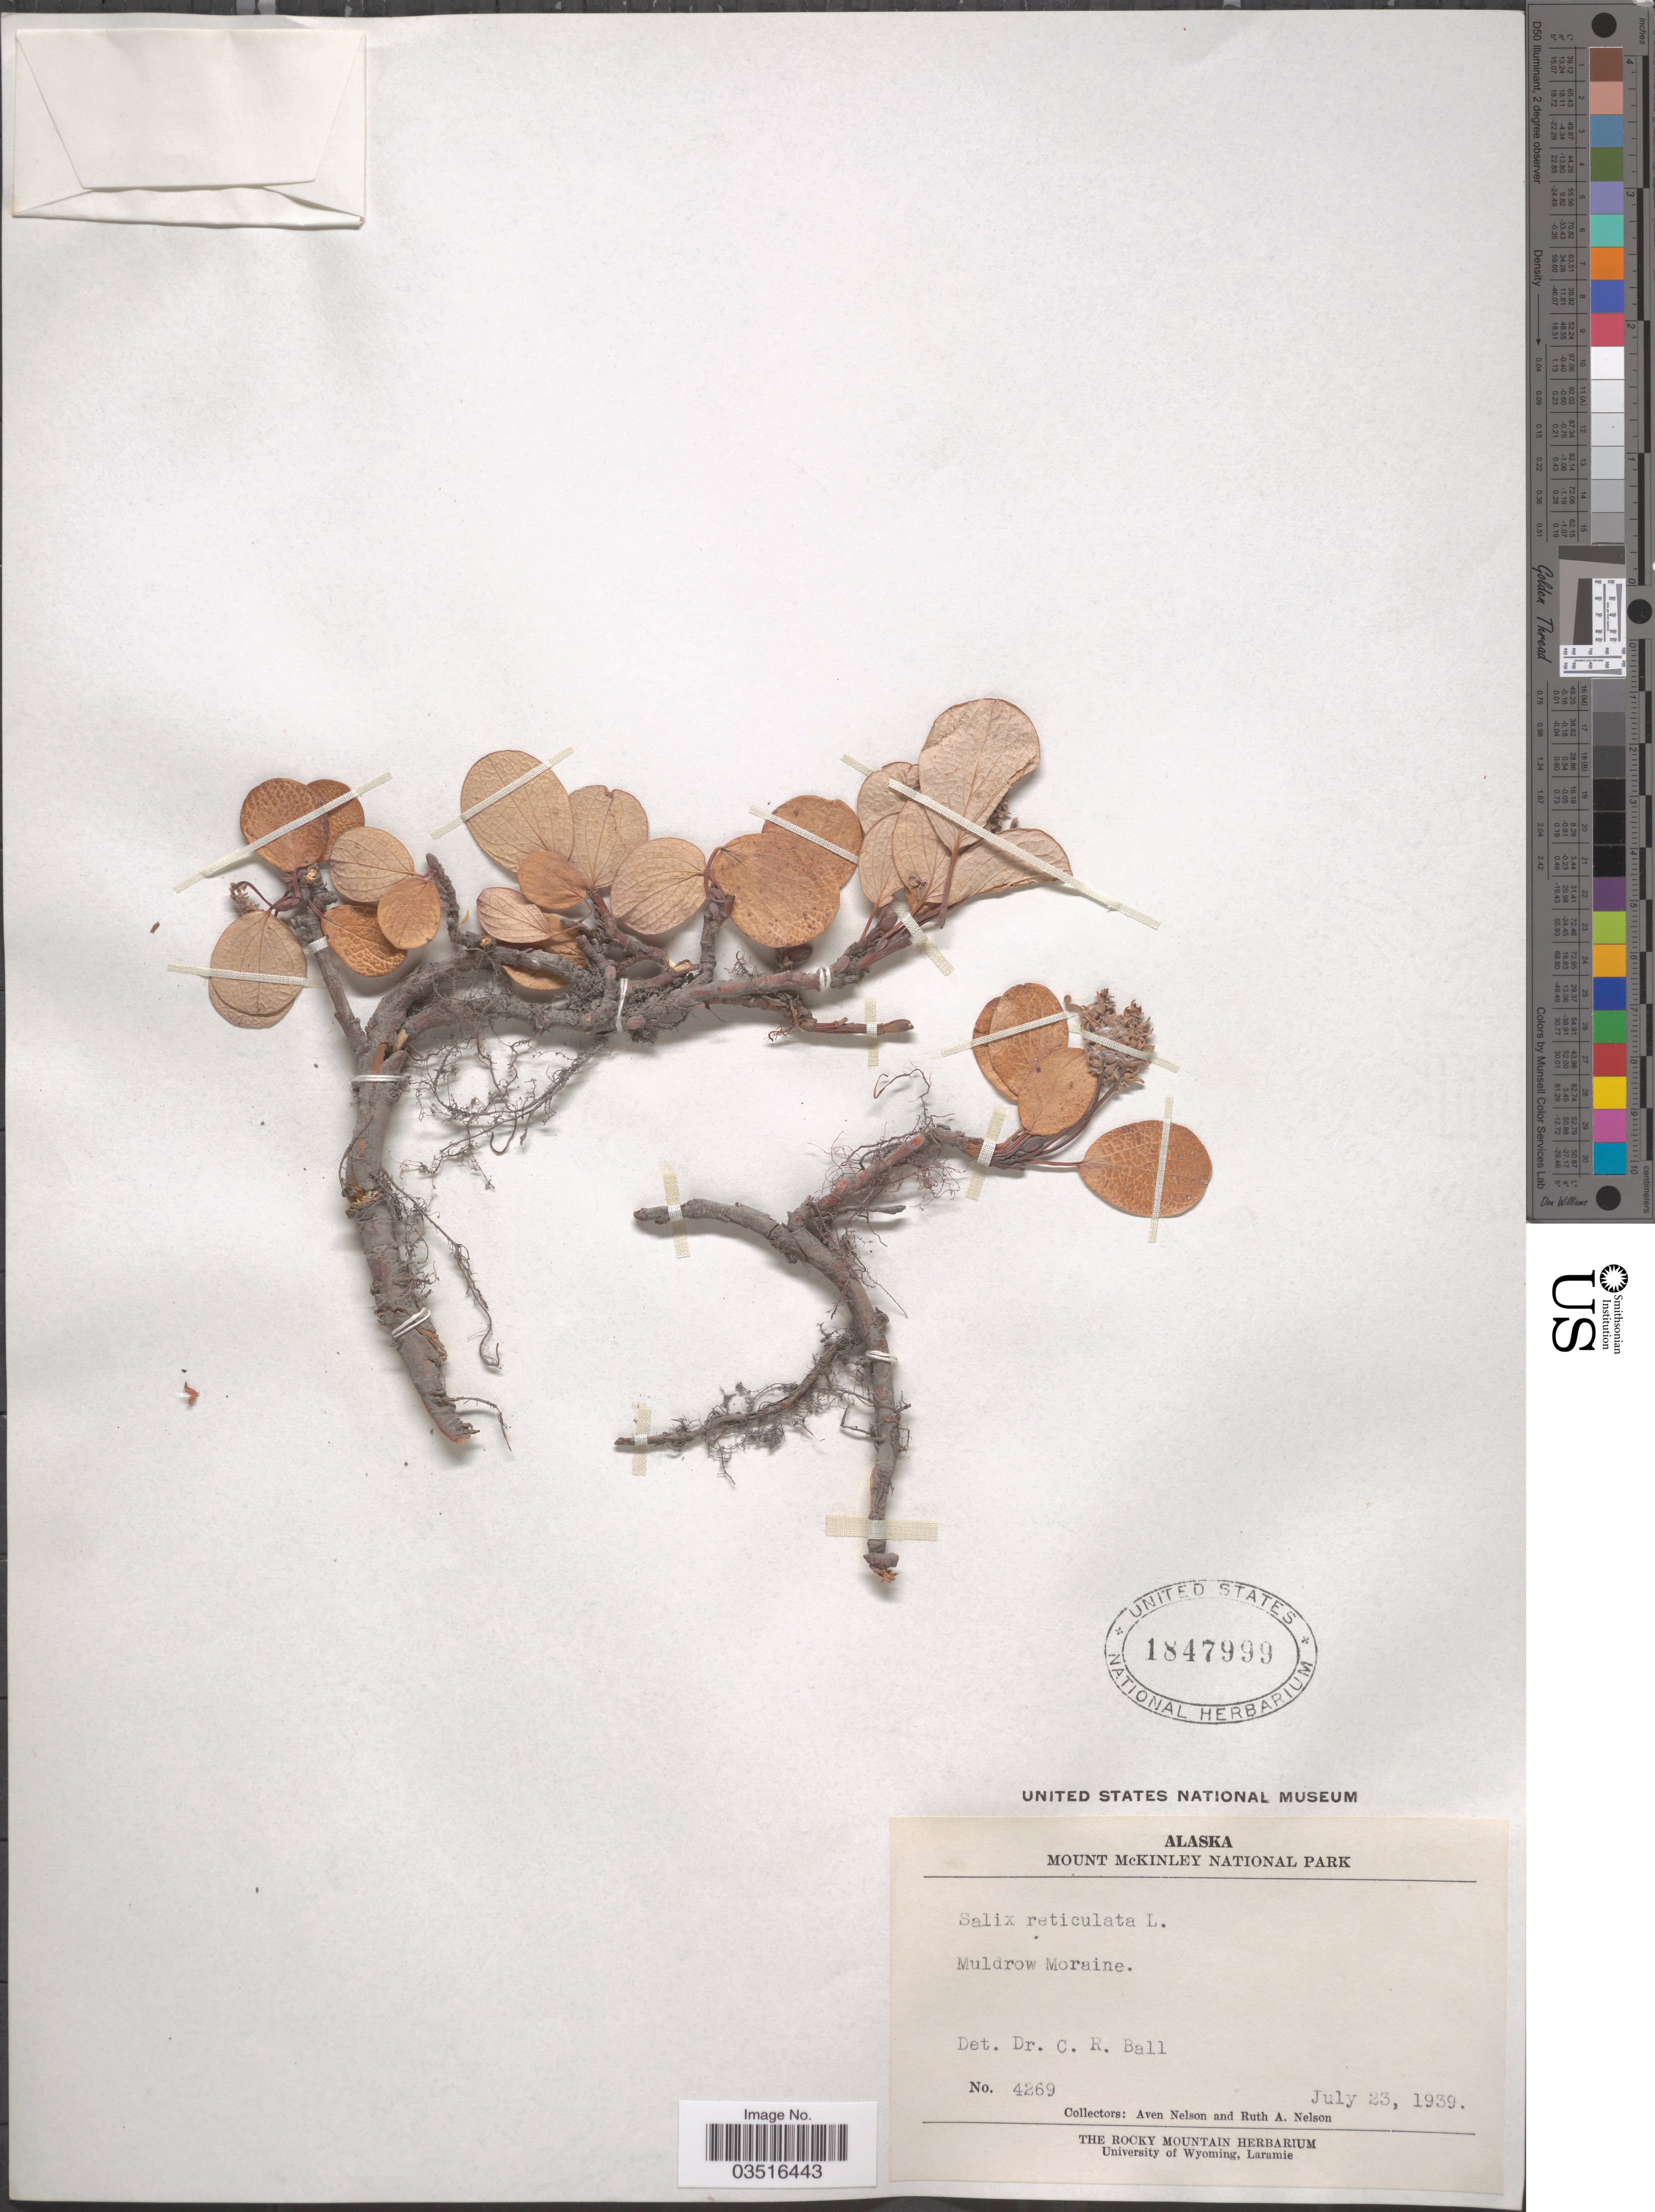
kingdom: Plantae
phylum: Tracheophyta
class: Magnoliopsida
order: Malpighiales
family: Salicaceae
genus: Salix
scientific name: Salix reticulata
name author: L.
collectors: A. Nelson & R. A. Nelson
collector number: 4269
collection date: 1939-07-23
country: United States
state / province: Alaska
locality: Mount McKinley National Park. Muldrow Moraine.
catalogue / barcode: US 1847999